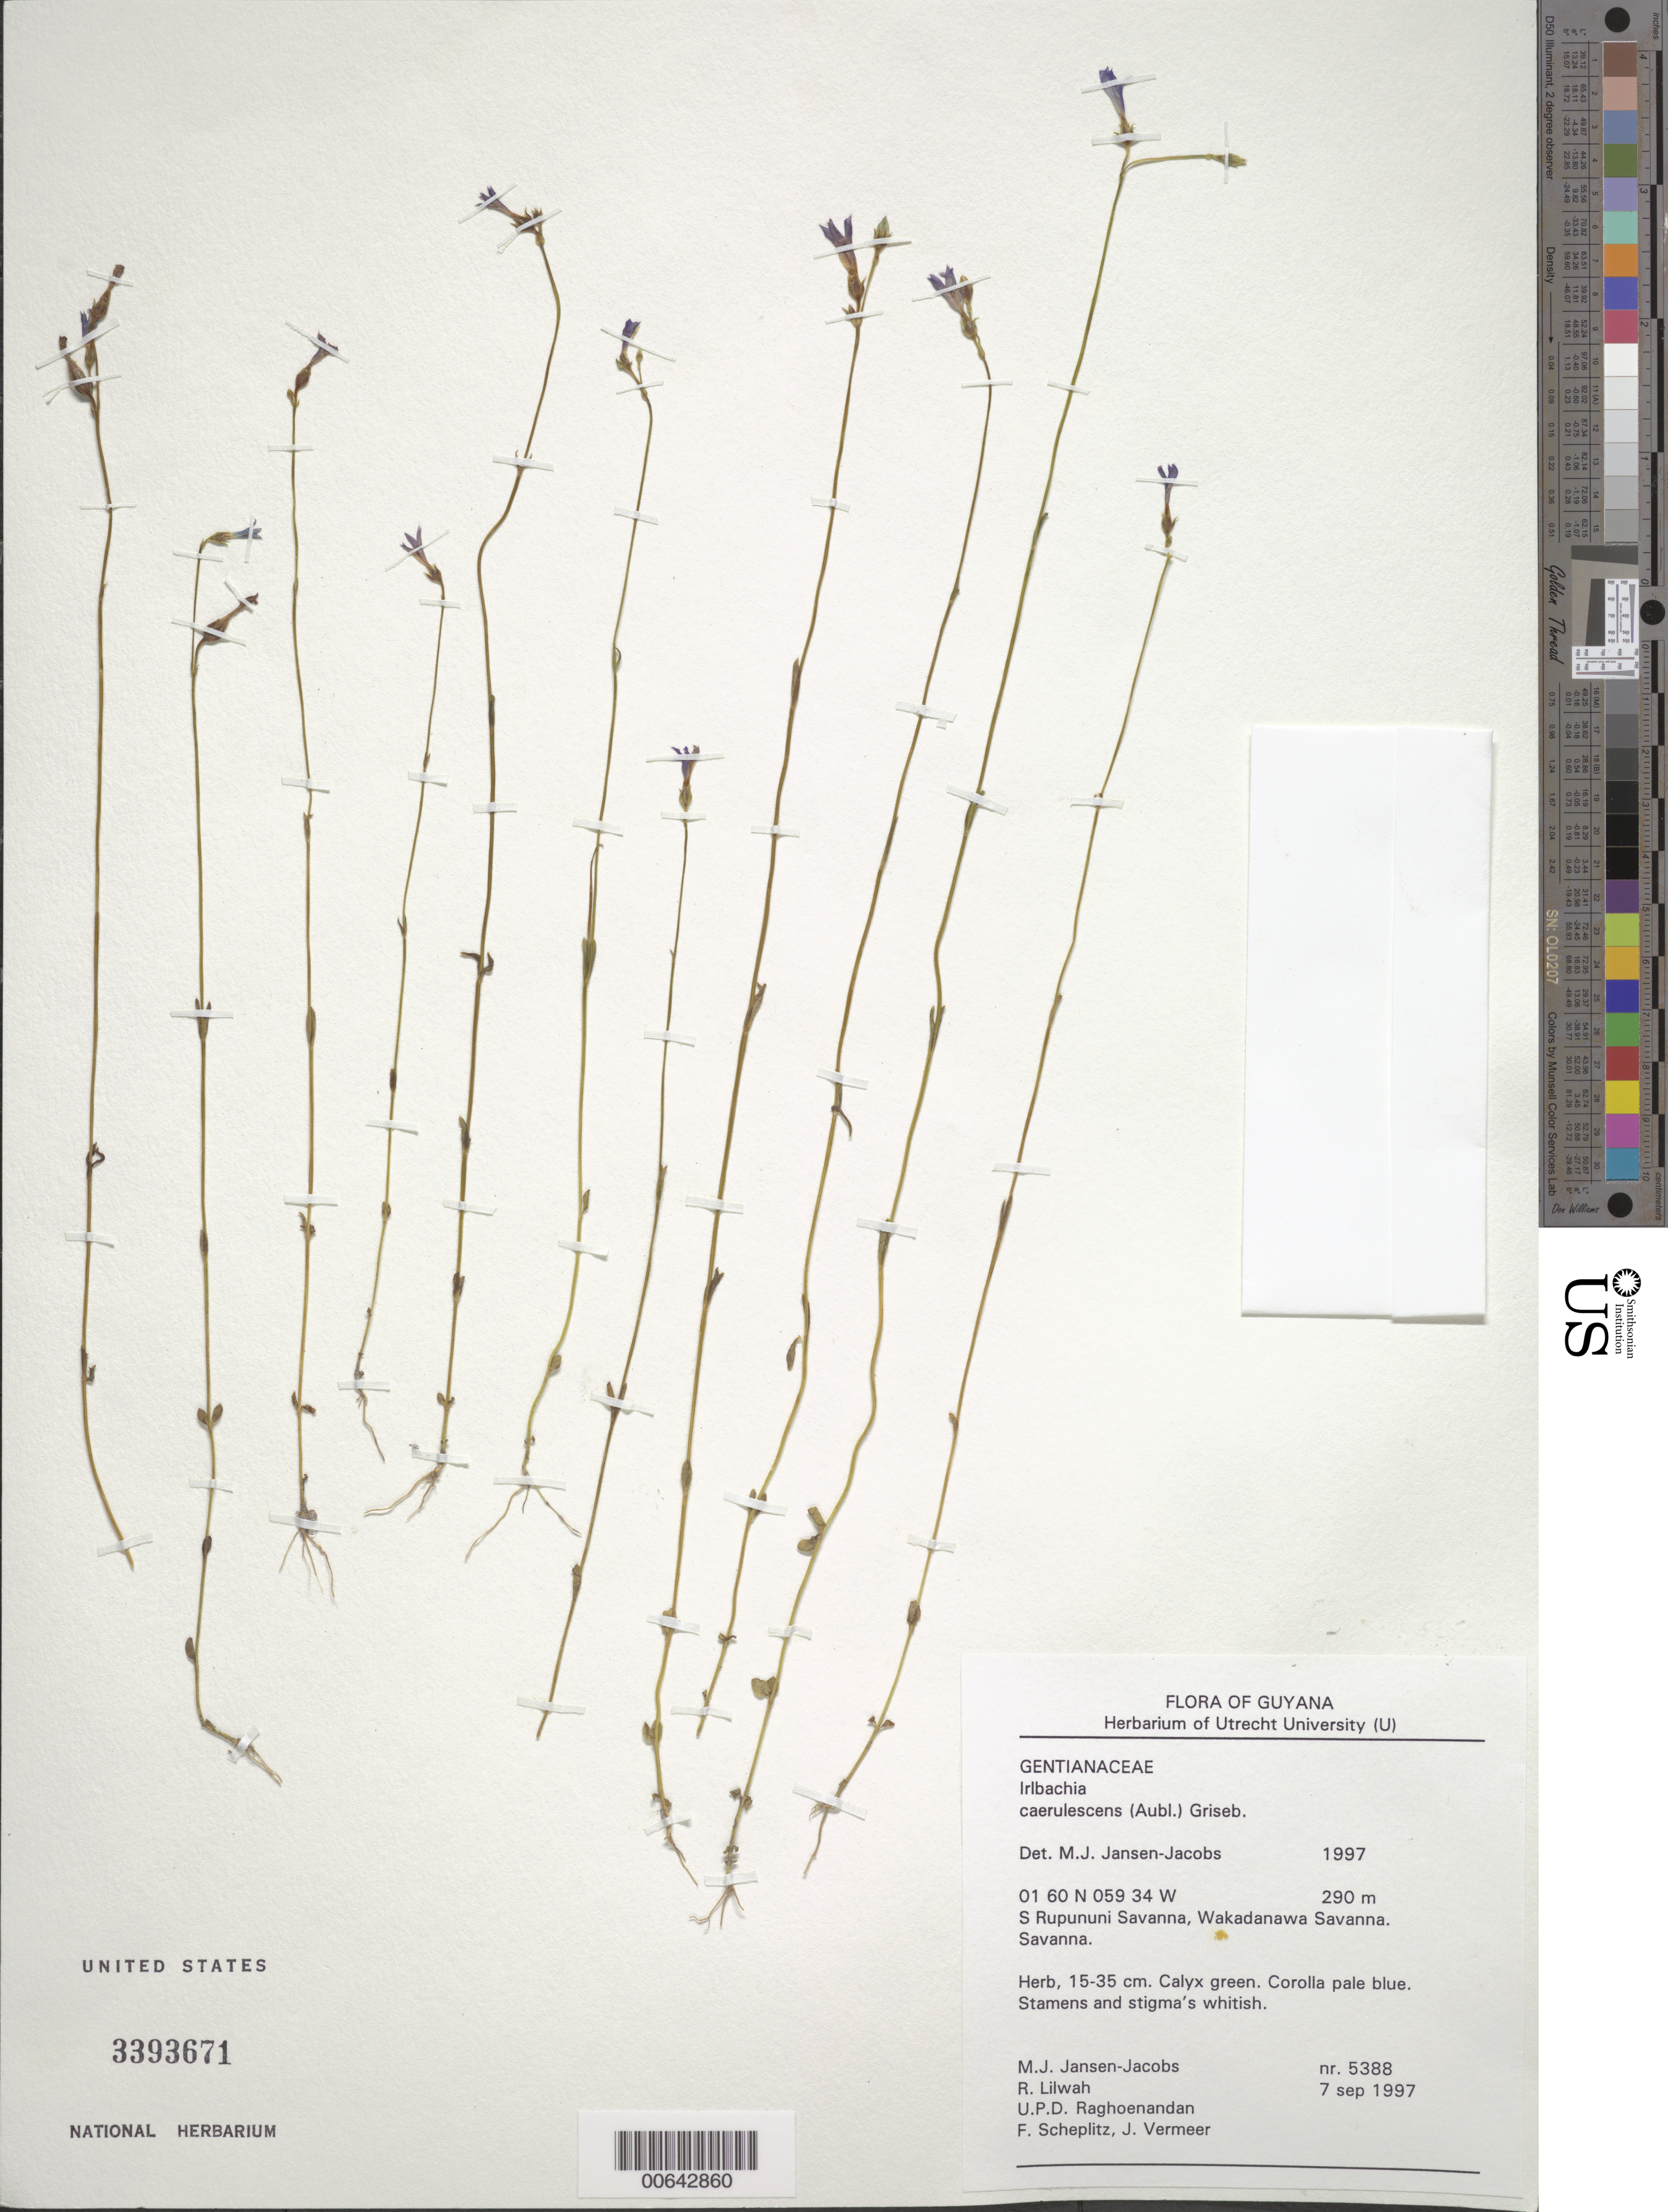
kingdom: Plantae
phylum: Tracheophyta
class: Magnoliopsida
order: Gentianales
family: Gentianaceae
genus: Irlbachia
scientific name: Irlbachia caerulescens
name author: (Aubl.) Griseb.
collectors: M. J. Jansen-Jacobs, R. Lilwah, U. Raghoenandan, F. Scheplitz & J. Vermeer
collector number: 5388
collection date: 1997-09-07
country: Guyana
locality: S Rupununi Savanna, Wakadanawa Savanna. Savanna.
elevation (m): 290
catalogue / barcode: US 3393671